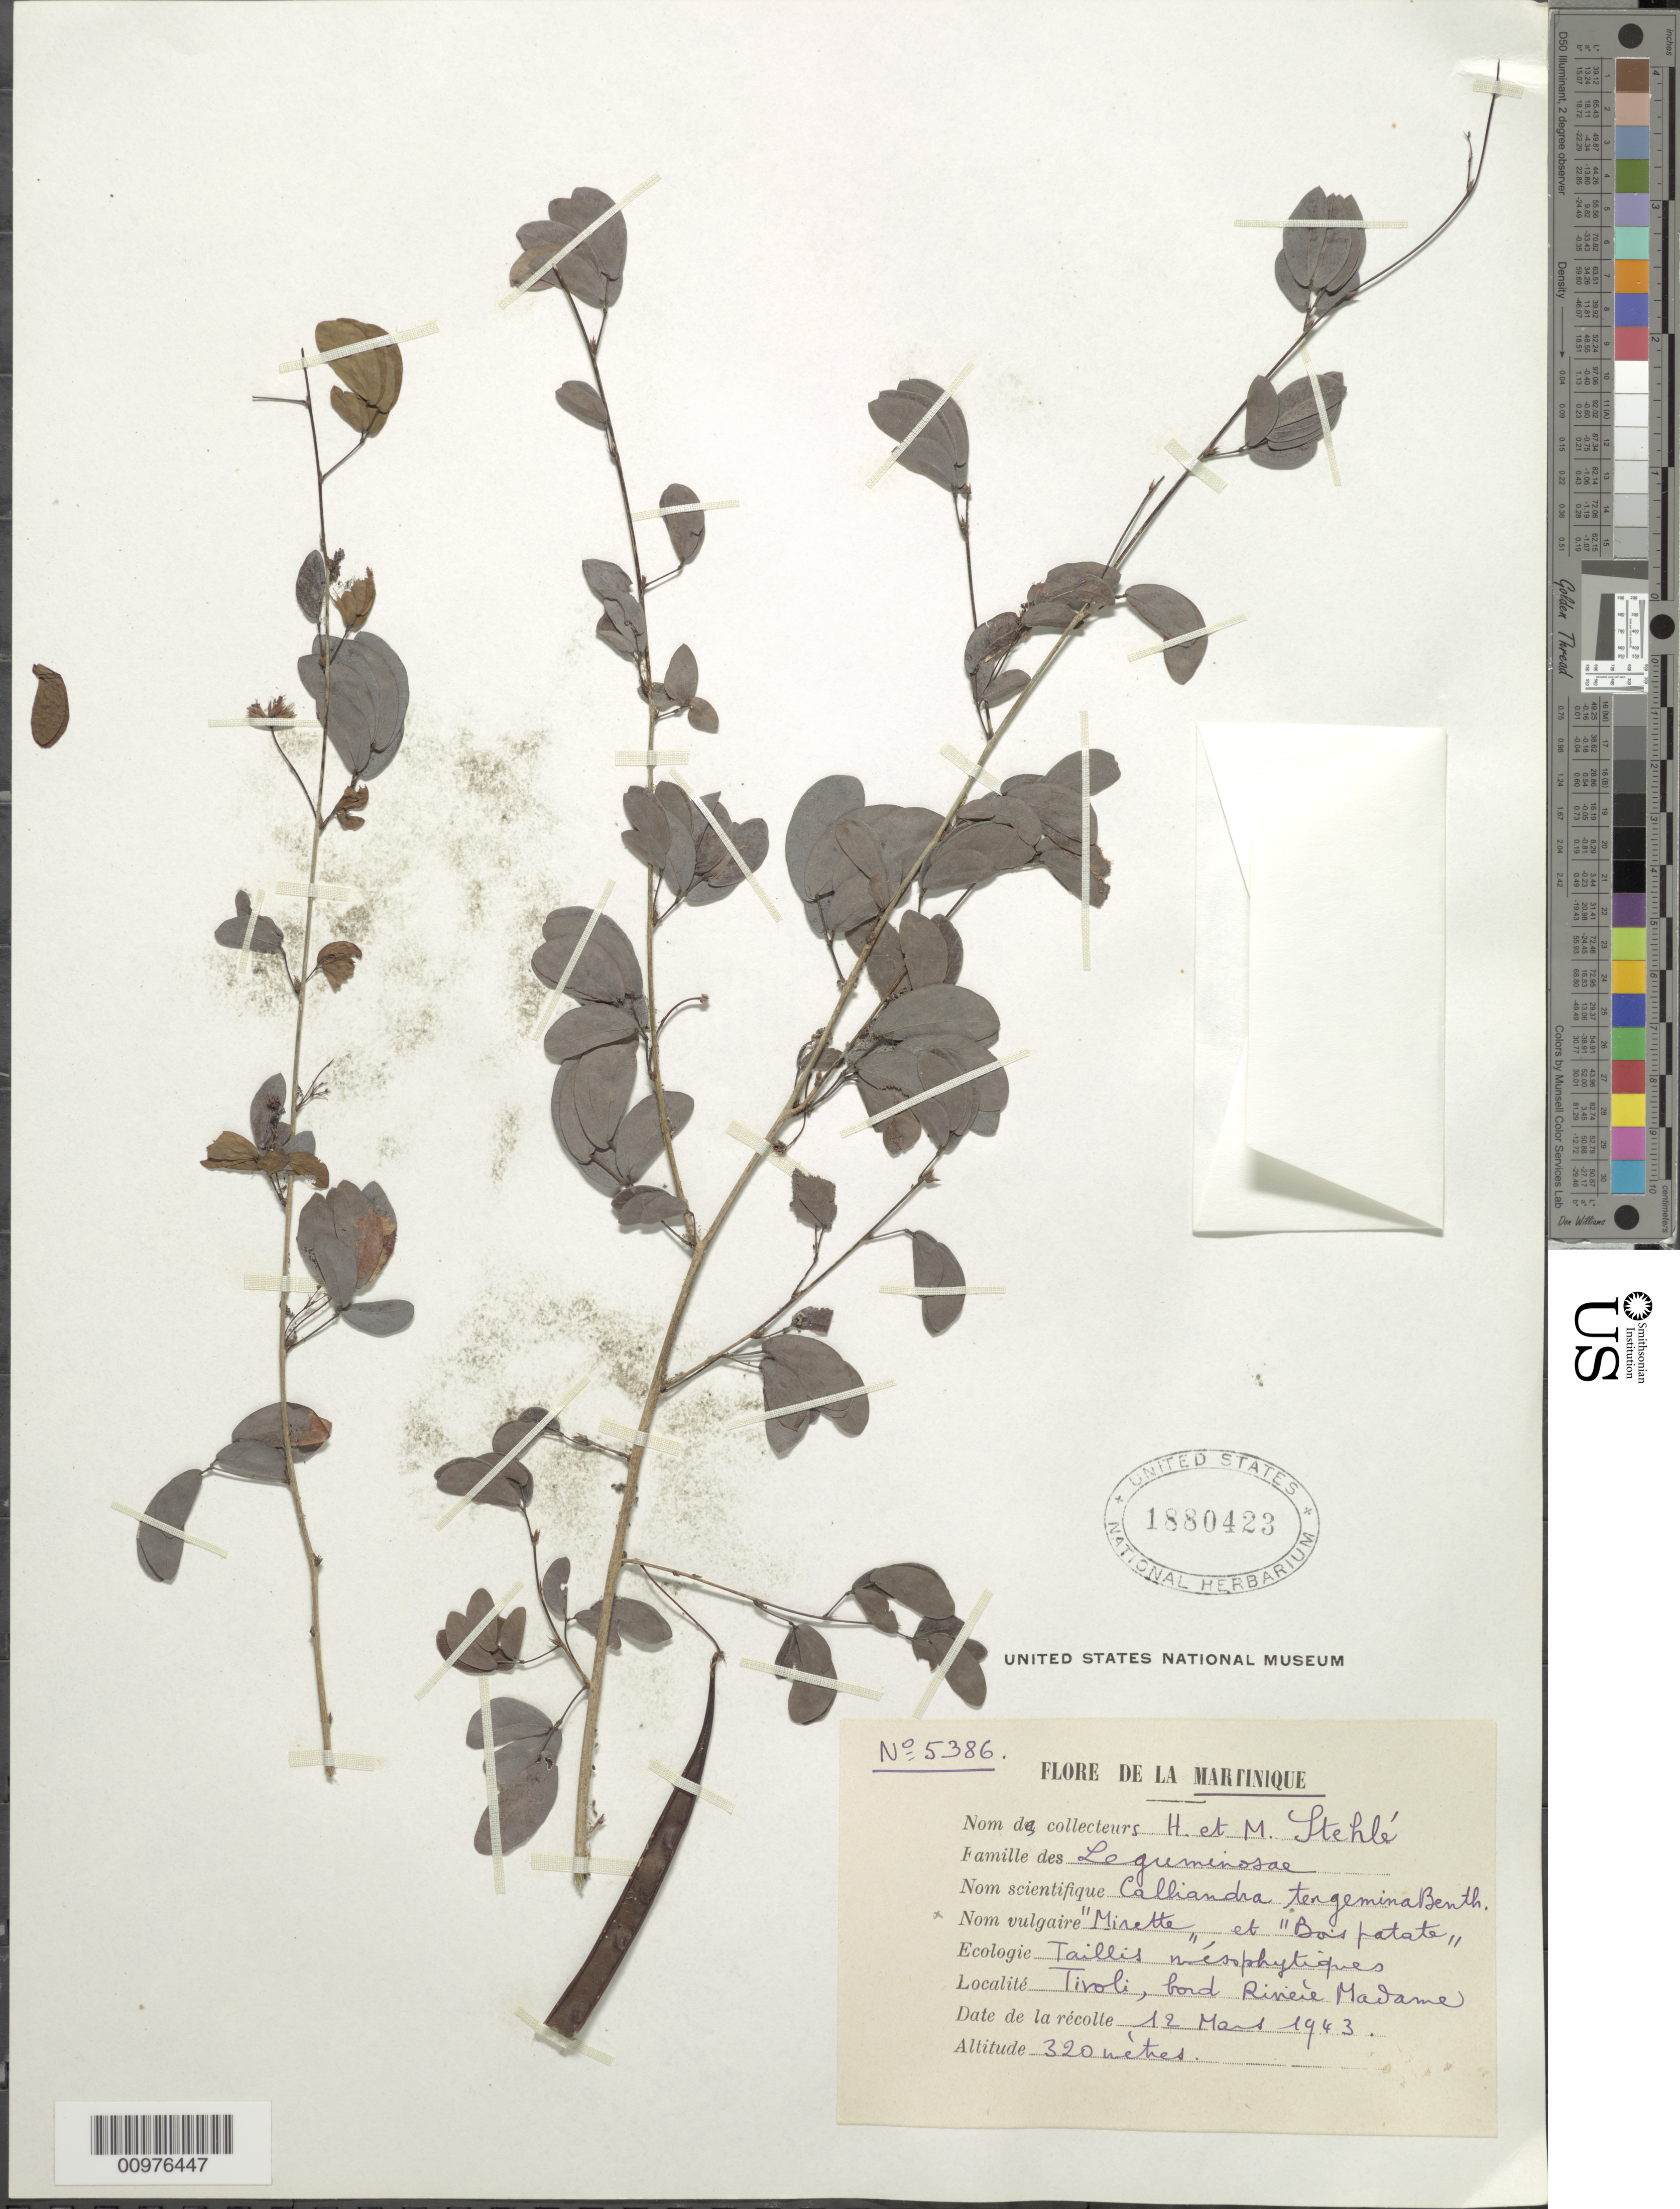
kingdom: Plantae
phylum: Tracheophyta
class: Magnoliopsida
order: Fabales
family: Fabaceae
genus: Calliandra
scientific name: Calliandra tergemina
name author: (L.) Benth.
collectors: H. Stehlé & M. Stehlé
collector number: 5386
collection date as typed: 12 Mar 1943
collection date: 1943-03-12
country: Martinique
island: Martinique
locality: Tivoli, bord riviere madame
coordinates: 0 N, 0 E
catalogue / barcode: US 1880423